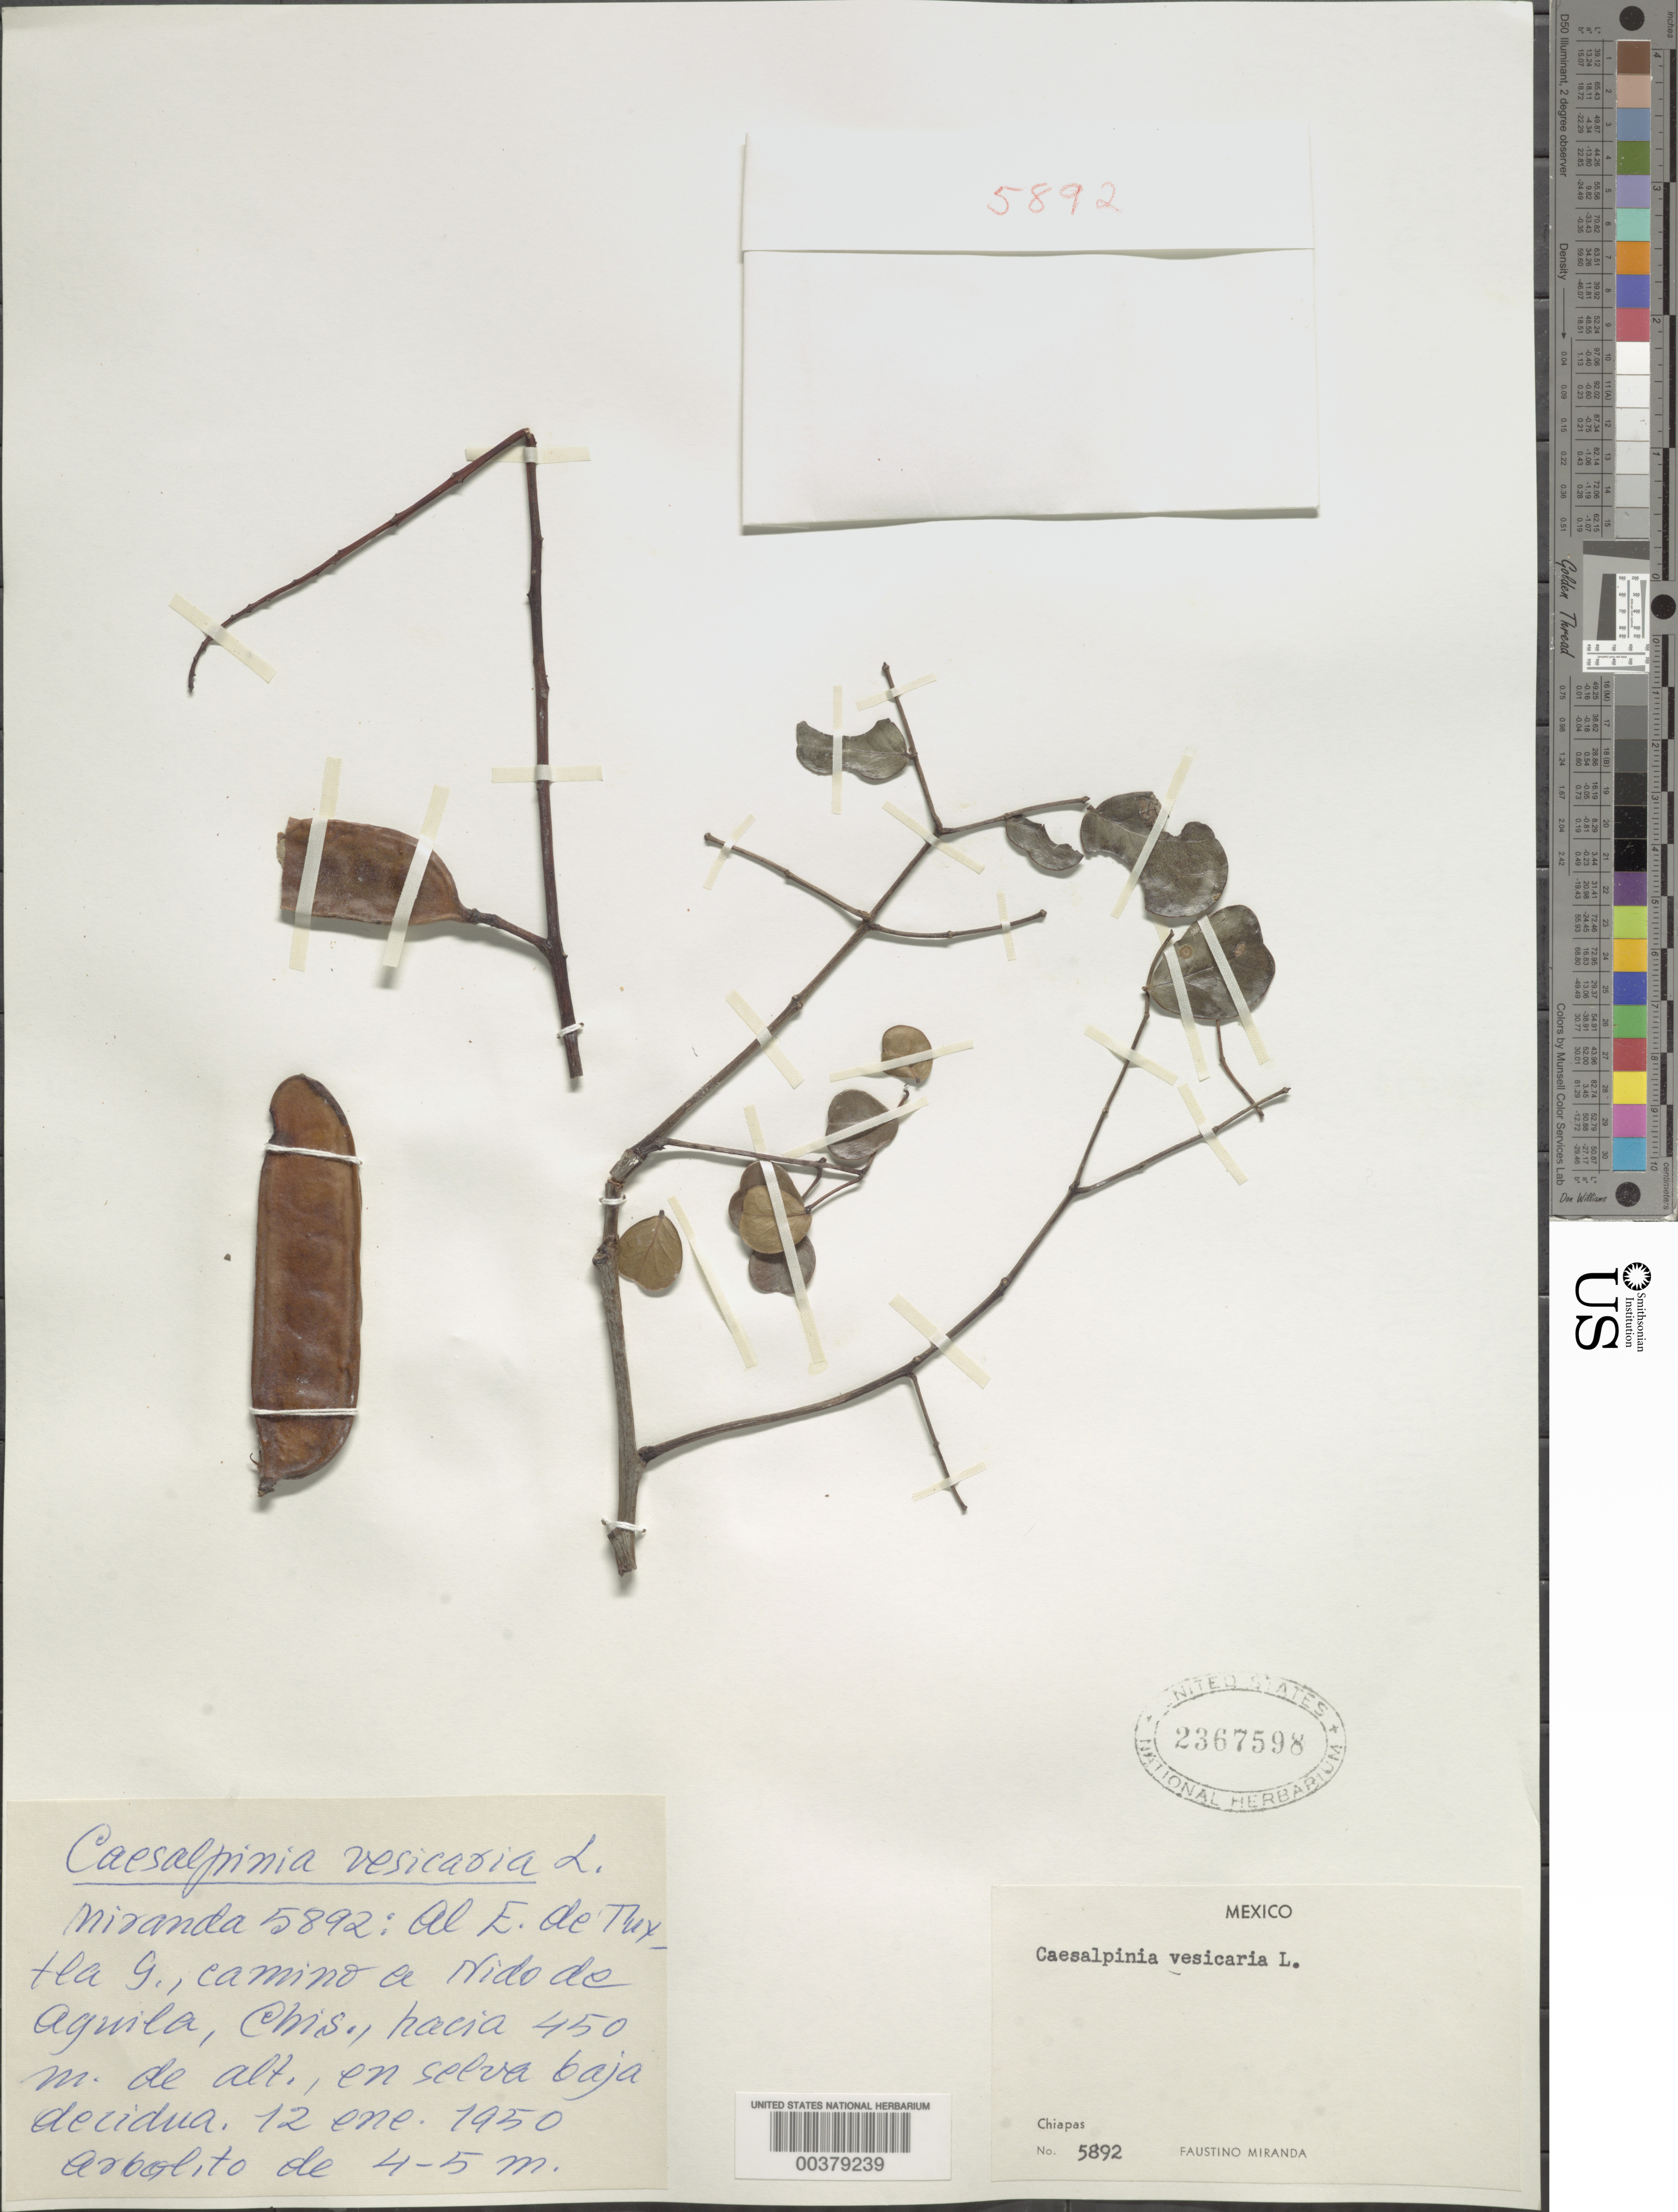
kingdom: Plantae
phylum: Tracheophyta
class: Magnoliopsida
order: Fabales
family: Fabaceae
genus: Tara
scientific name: Tara vesicaria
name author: (L.) Molinari et al.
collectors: F. Miranda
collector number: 5892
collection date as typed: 12 Jan 1950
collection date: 1950-01-12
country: Mexico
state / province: Chiapas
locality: Al E de Tuxtla G., camino a Nido de Aguila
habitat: En selva baja decidua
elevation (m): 450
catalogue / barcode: US 2367598